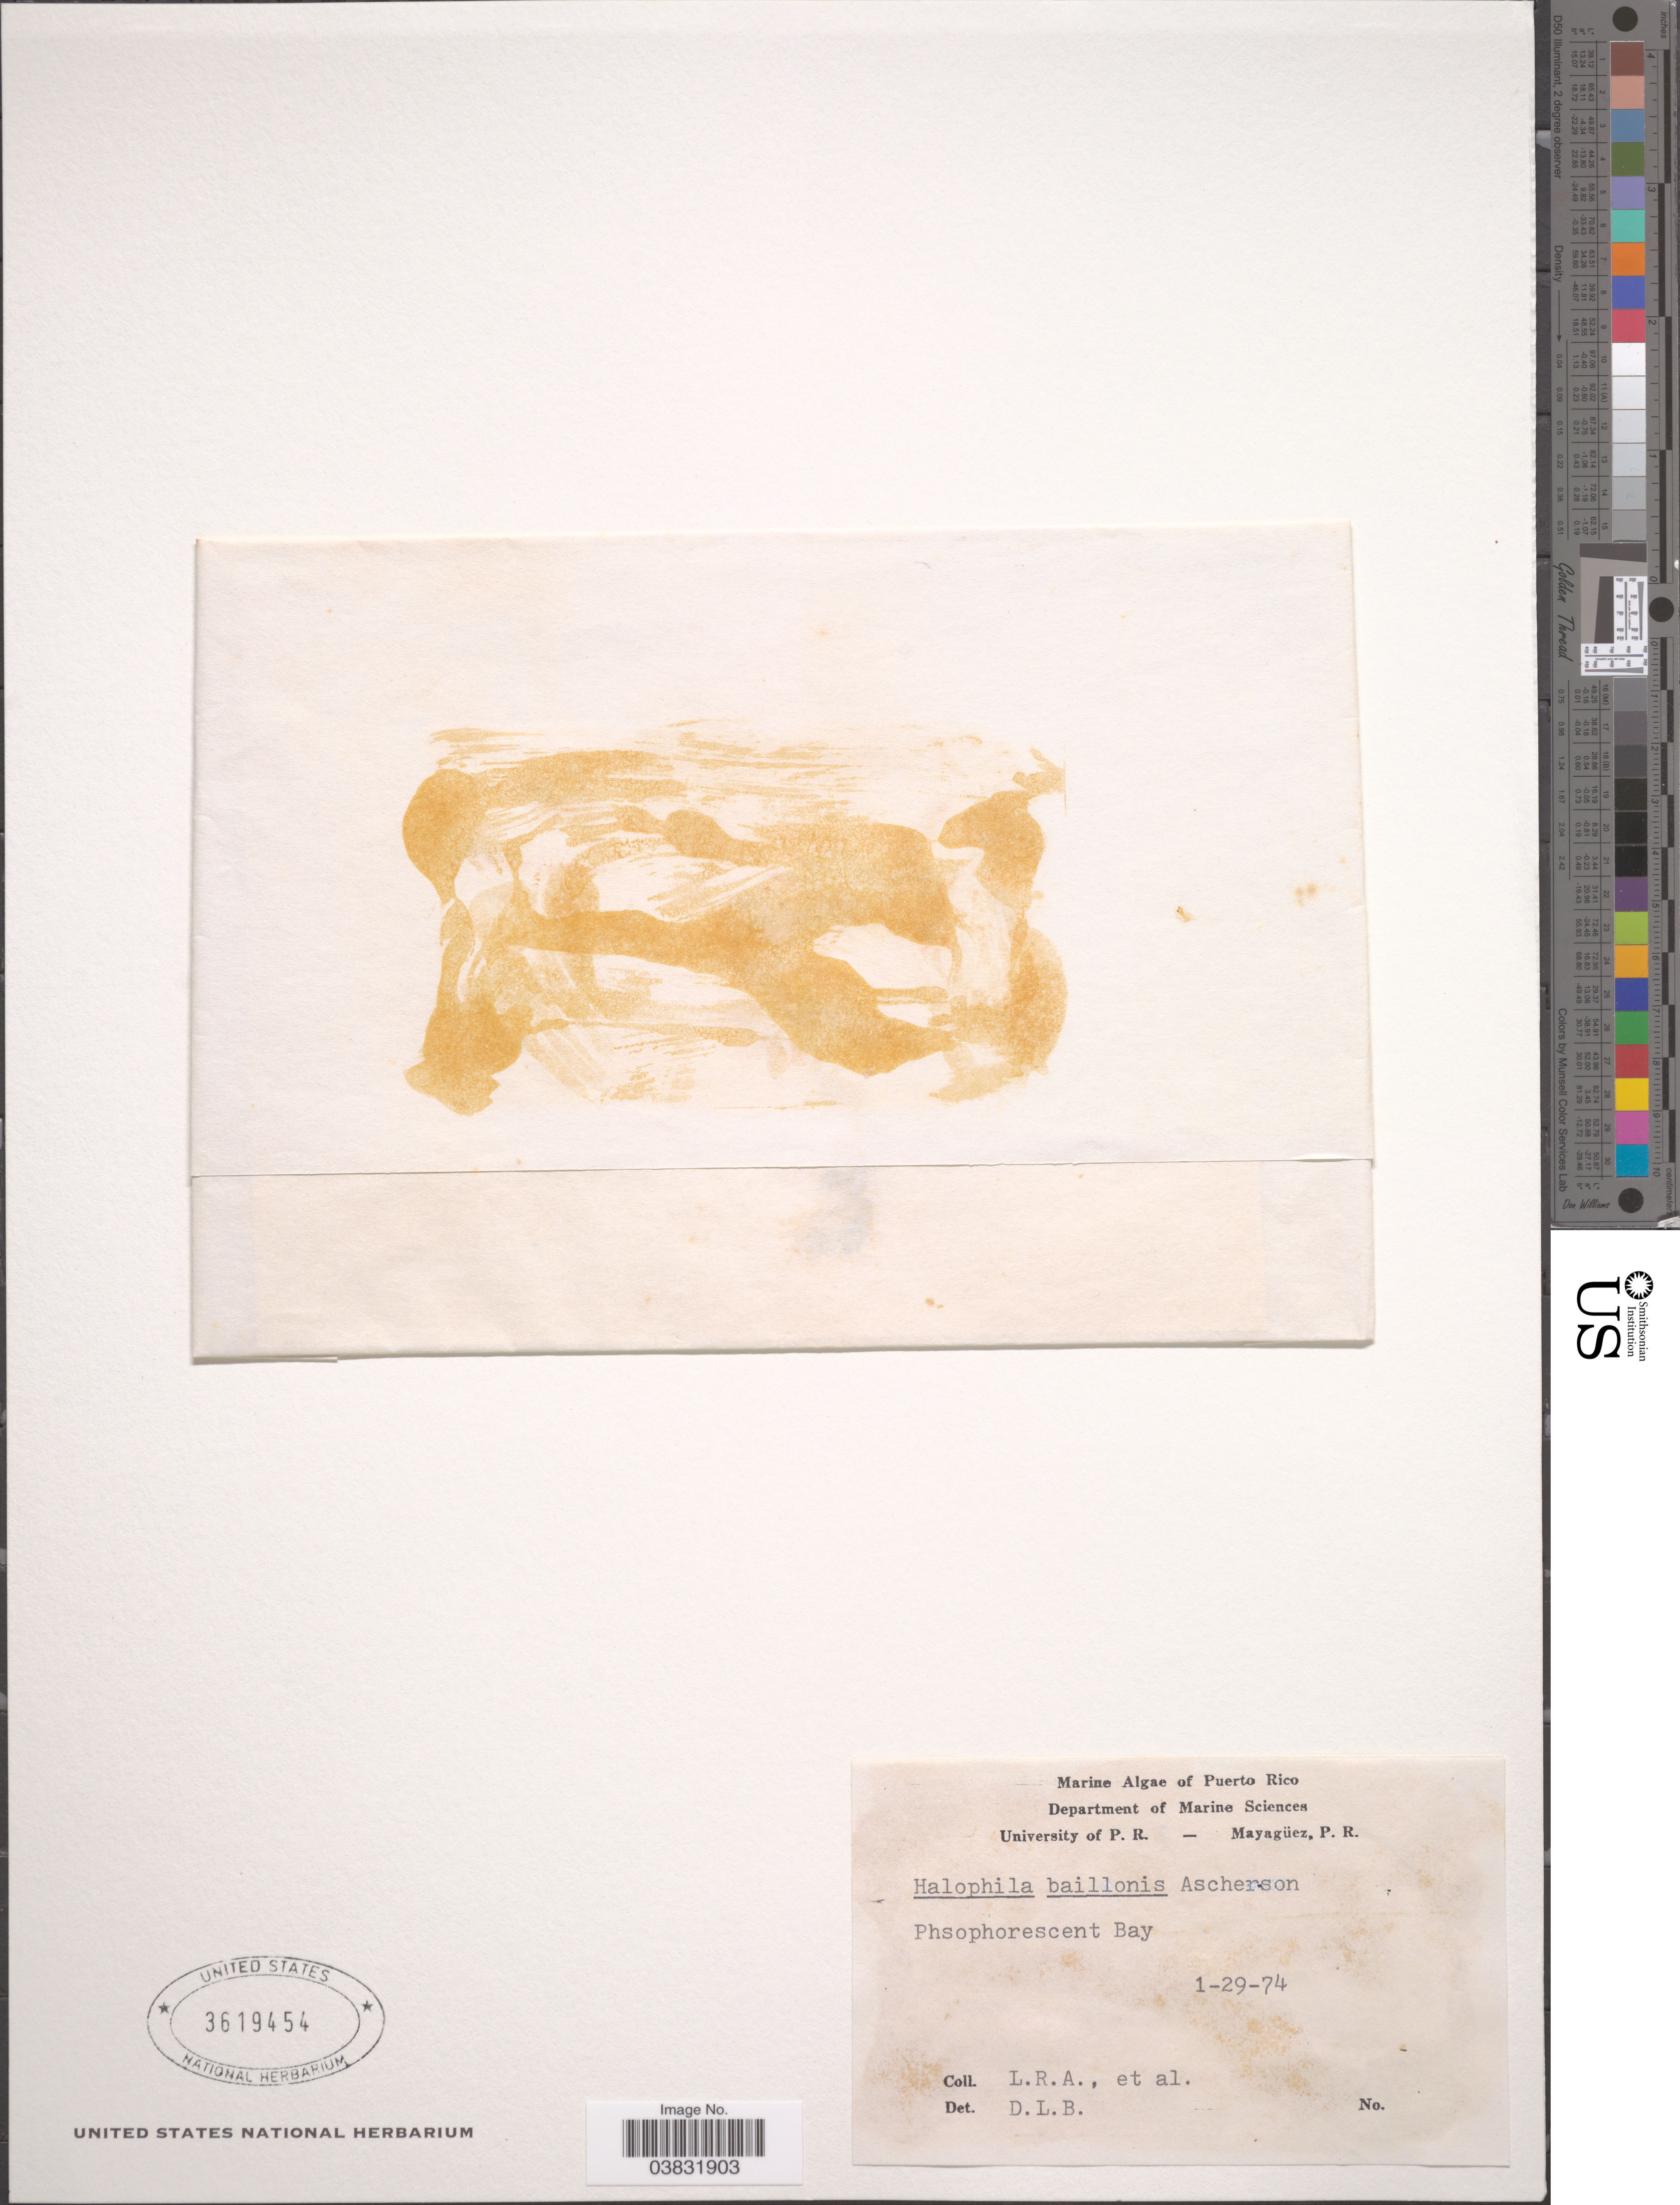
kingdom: Plantae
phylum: Tracheophyta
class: Liliopsida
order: Alismatales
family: Hydrocharitaceae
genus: Halophila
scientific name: Halophila baillonis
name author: Asch. ex Dickie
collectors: L. R. A. & et al.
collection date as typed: Transcribed d/m/y: 29/1/74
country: Puerto Rico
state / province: Mayagüez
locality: Phsophorescent Bay.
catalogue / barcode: US 3619454